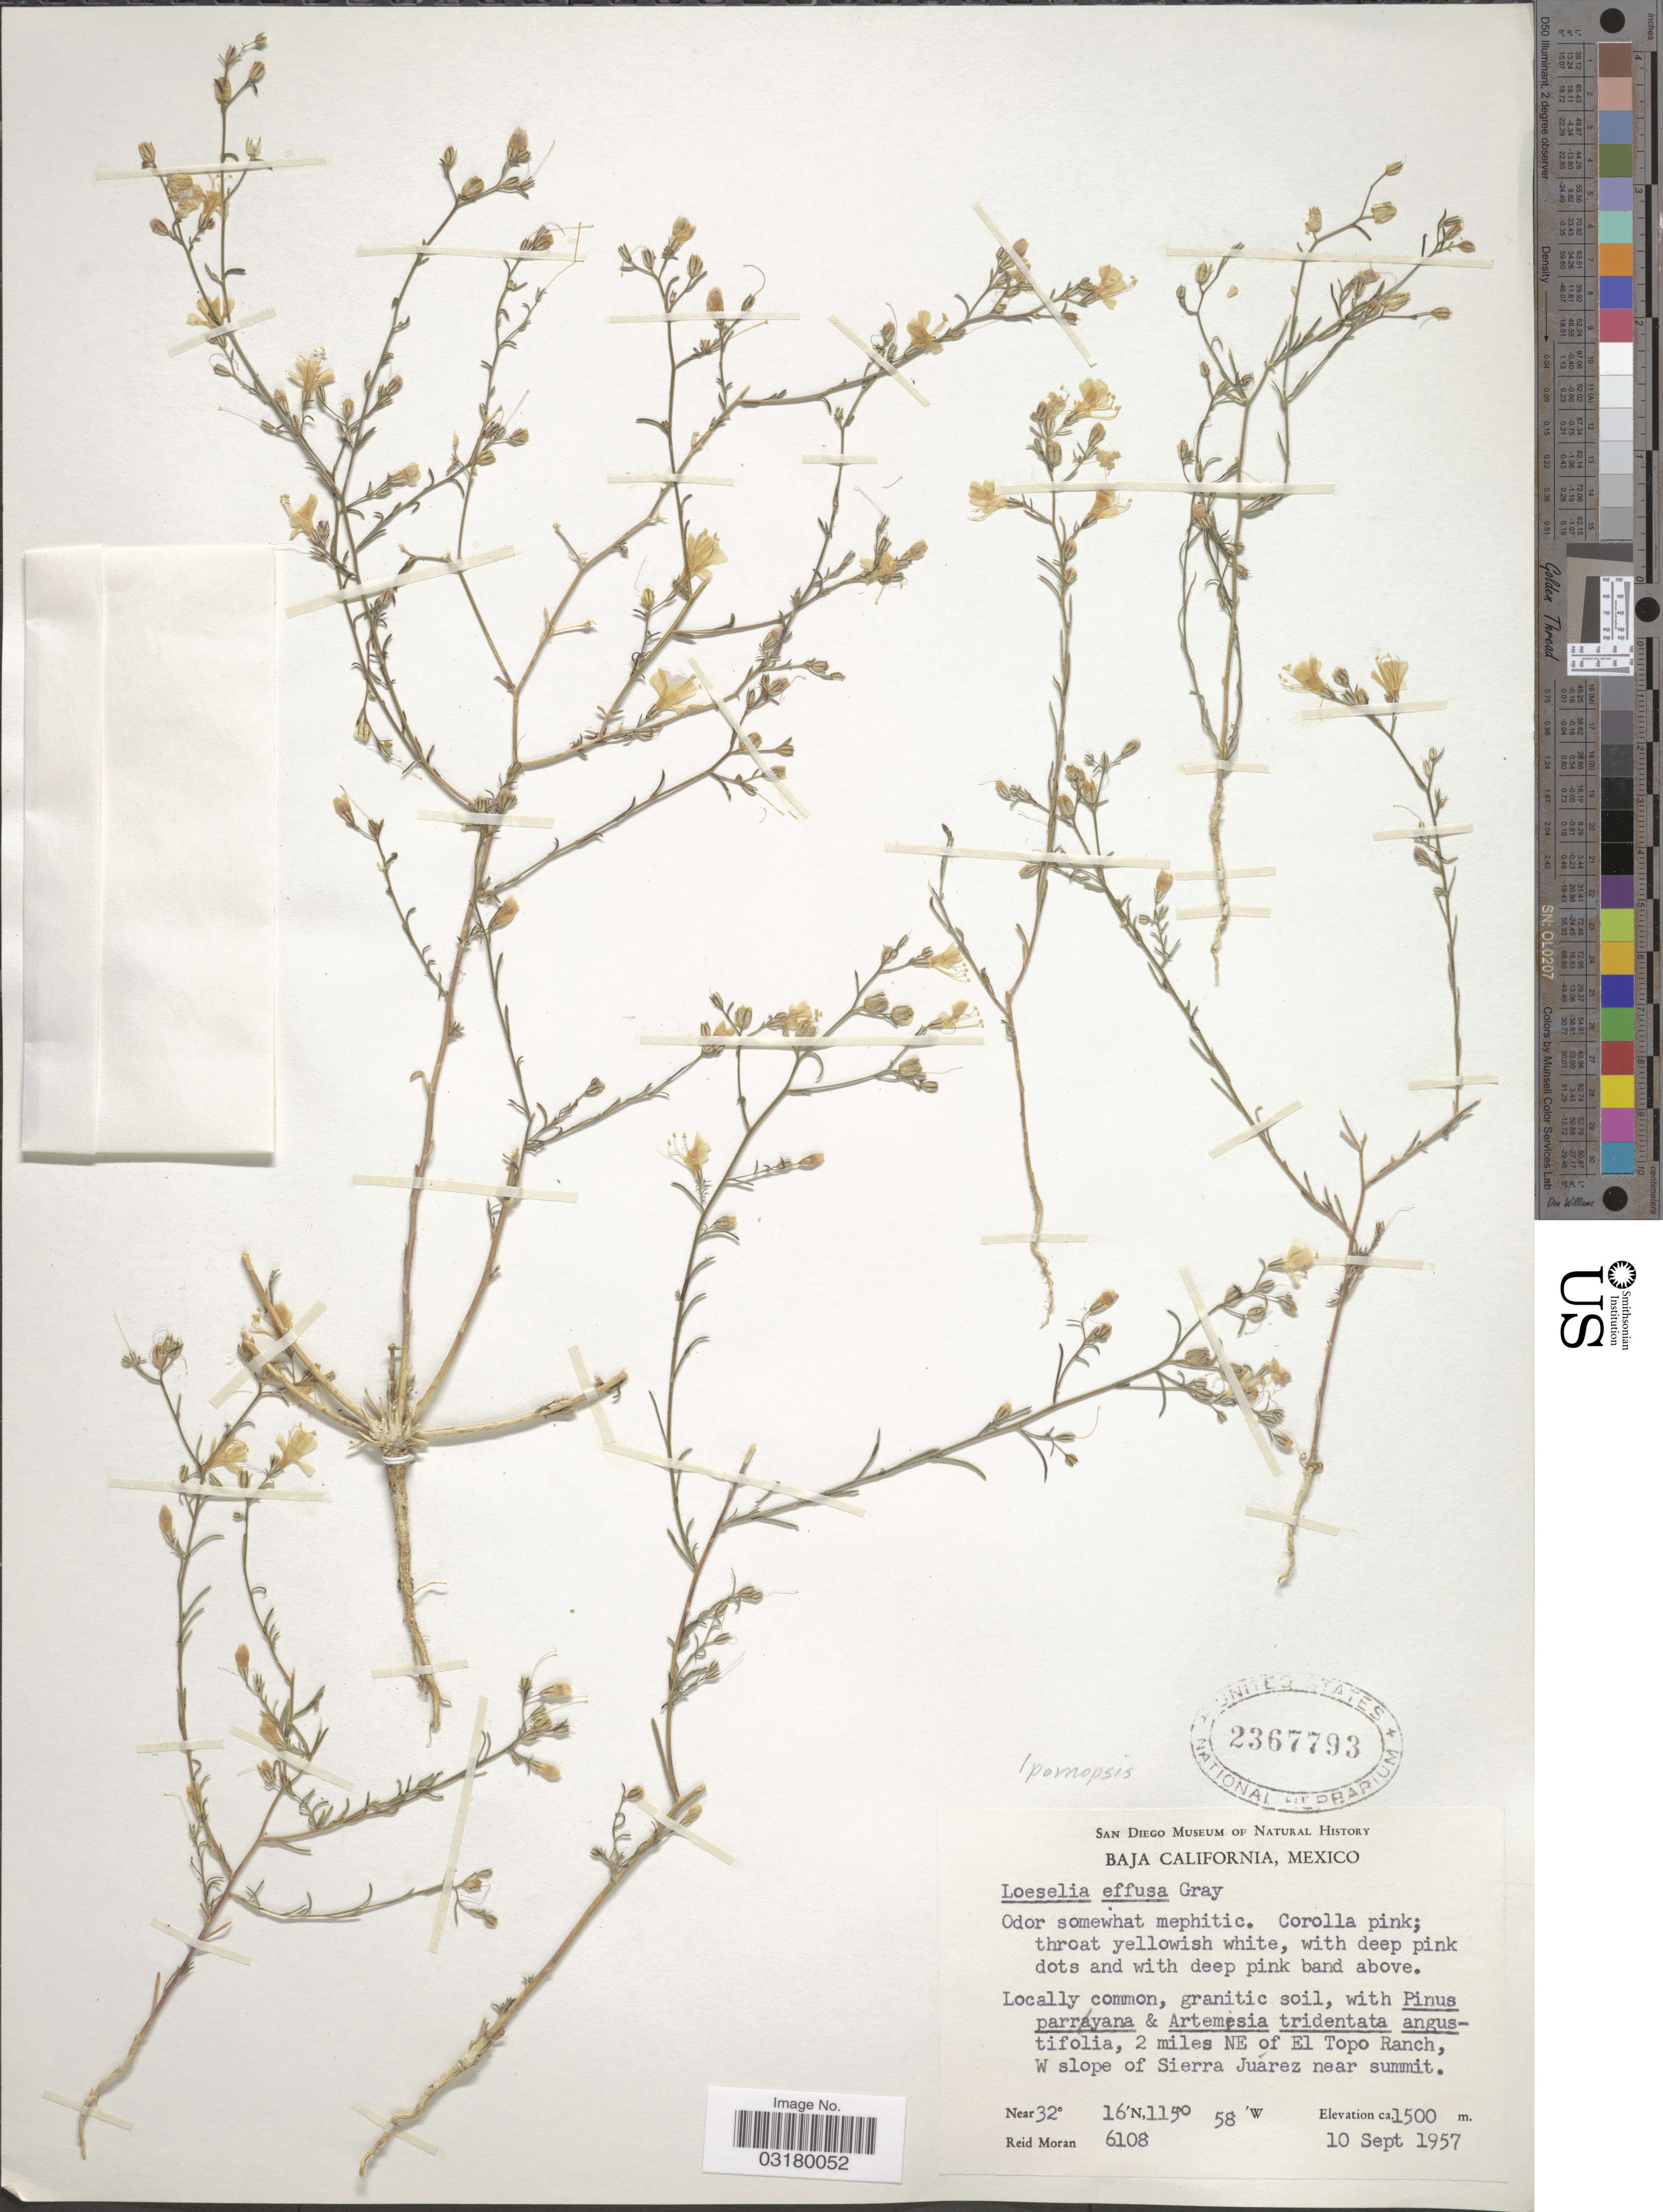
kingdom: Plantae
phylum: Tracheophyta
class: Magnoliopsida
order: Ericales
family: Polemoniaceae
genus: Ipomopsis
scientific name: Ipomopsis effusa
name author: (A. Gray) Moran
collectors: R. Moran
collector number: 6108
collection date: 1957-09-10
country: Mexico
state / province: Baja California Norte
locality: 2 miles NE of El Topo Ranch, W slope of Sierra Juárez near summit.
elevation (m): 1500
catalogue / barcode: US 2367793